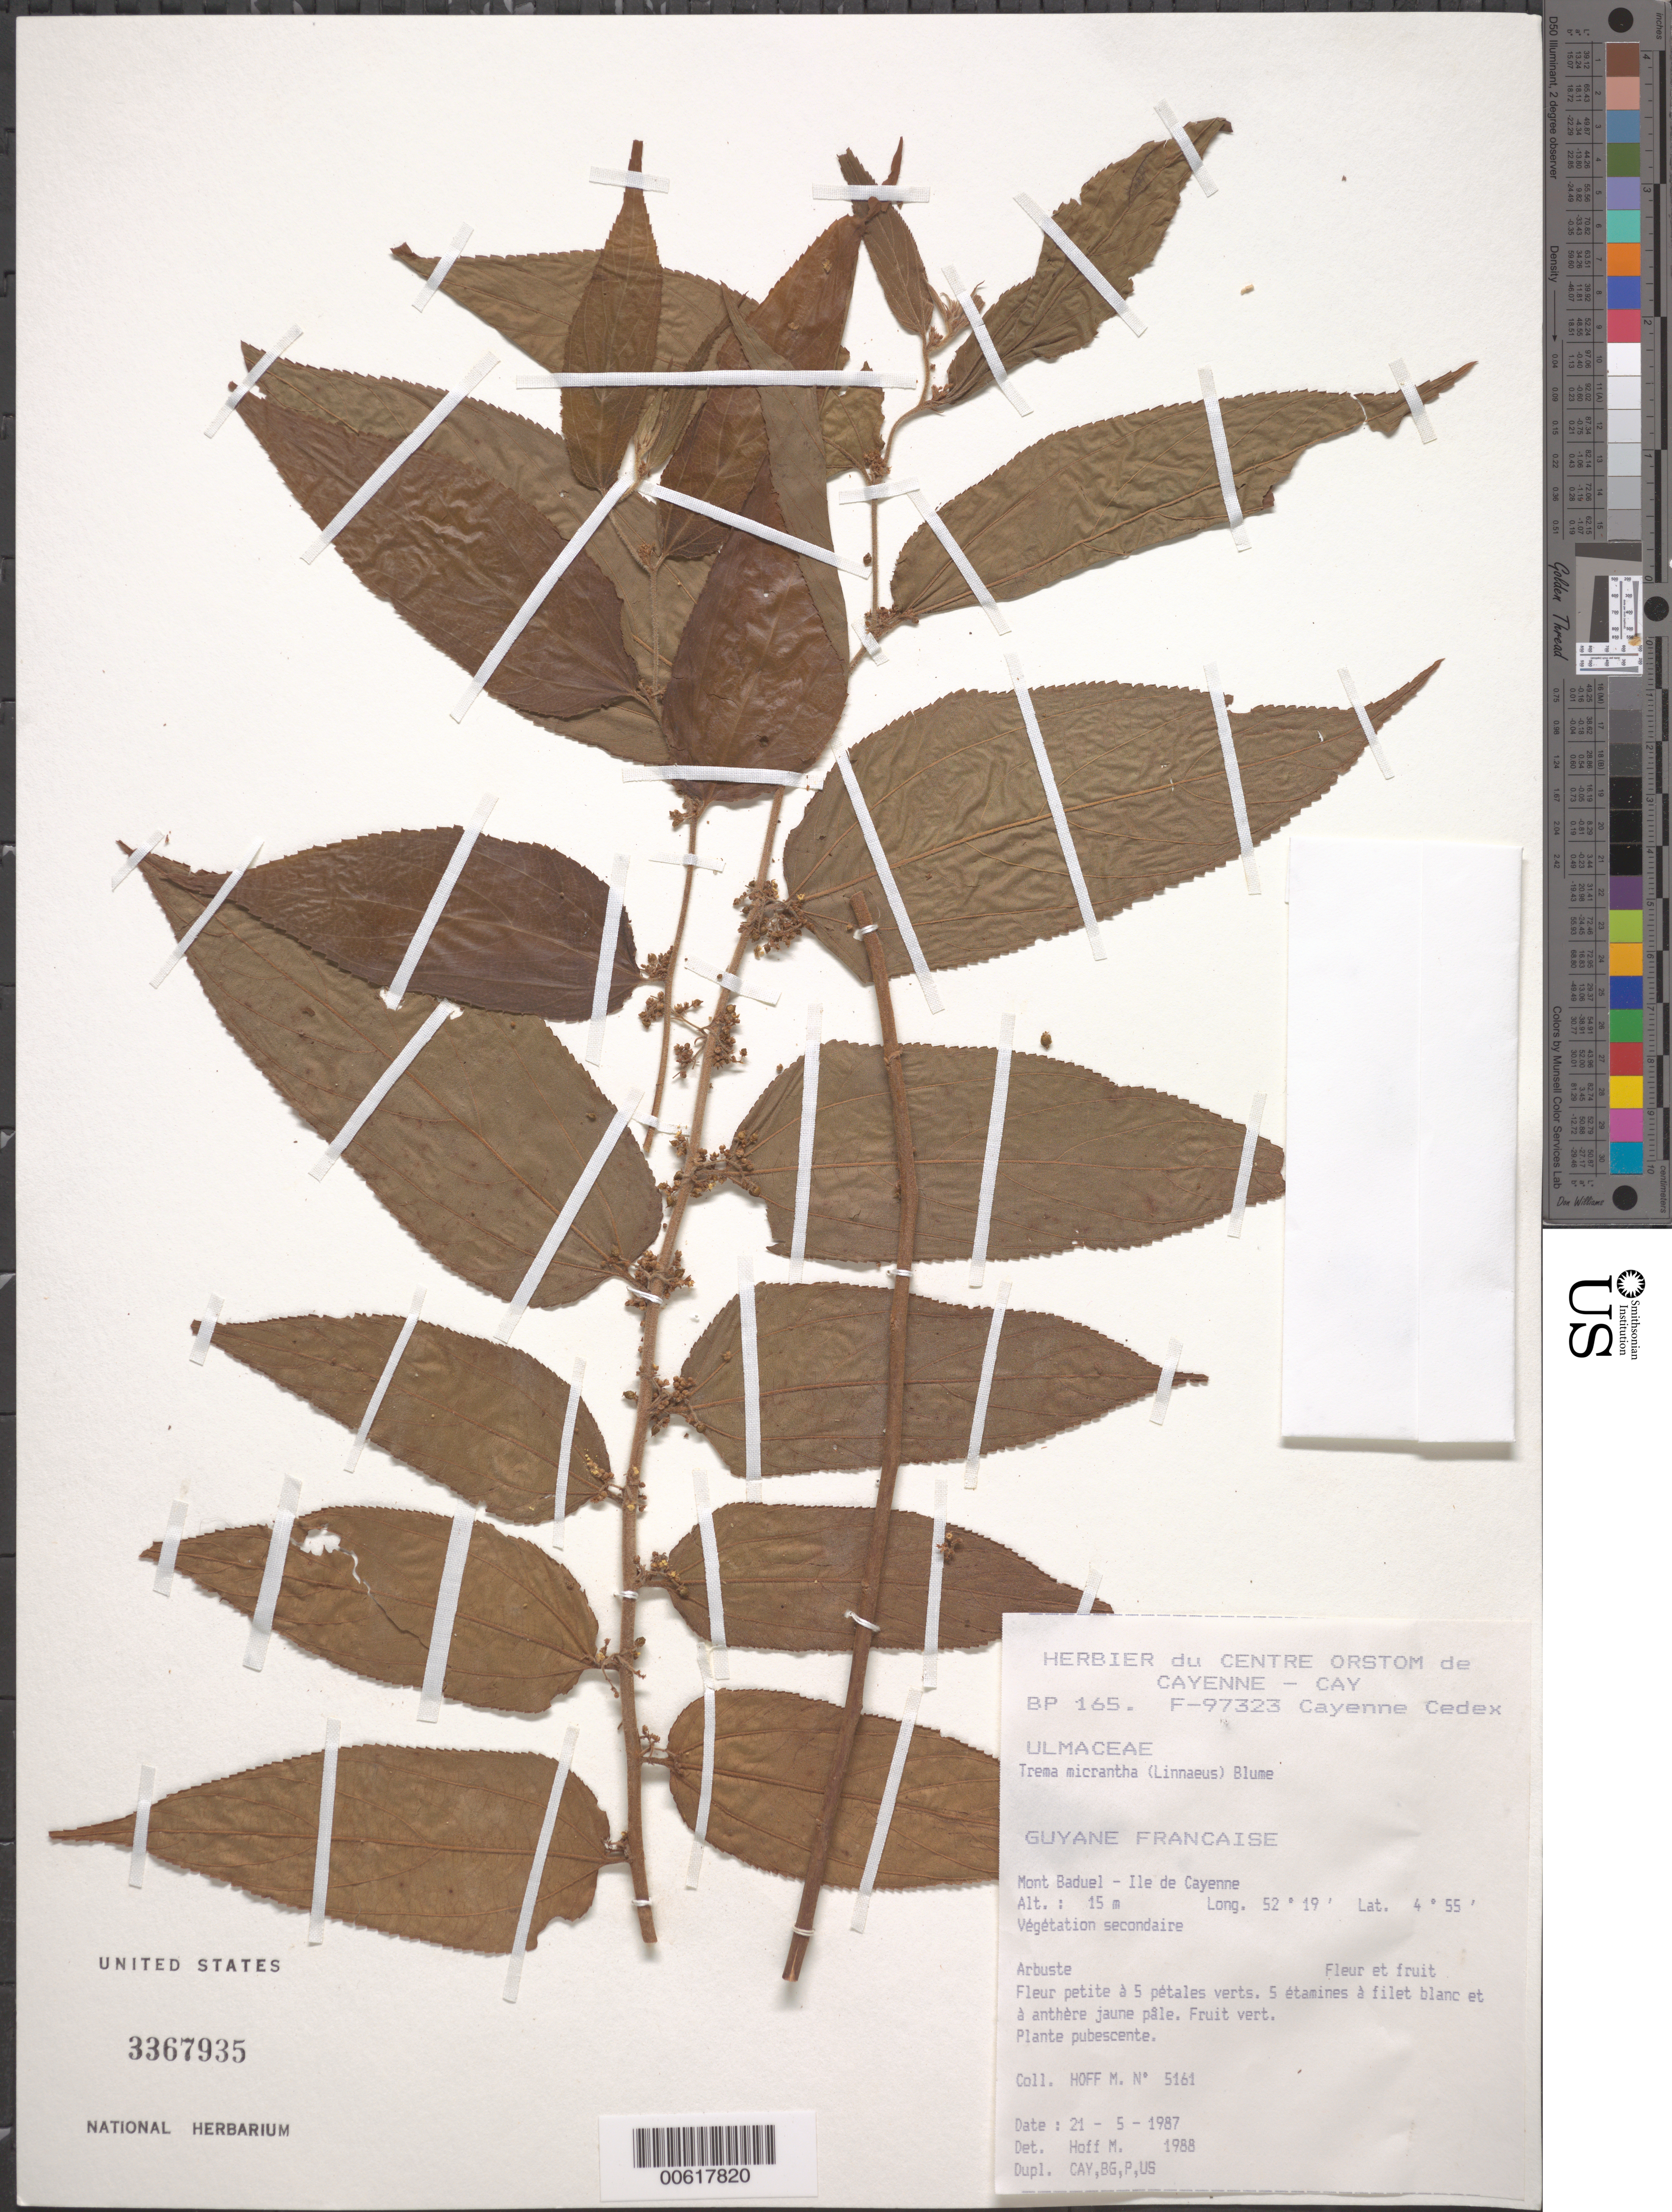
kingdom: Plantae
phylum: Tracheophyta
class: Magnoliopsida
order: Rosales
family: Cannabaceae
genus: Trema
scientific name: Trema micranthum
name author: (L.) Blume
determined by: Hoff, M.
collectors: M. Hoff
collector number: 5161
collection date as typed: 21-May-87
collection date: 1987-05-21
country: French Guiana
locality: Mont Baduel, Ile de Cayenne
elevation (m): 15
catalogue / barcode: US 3367935